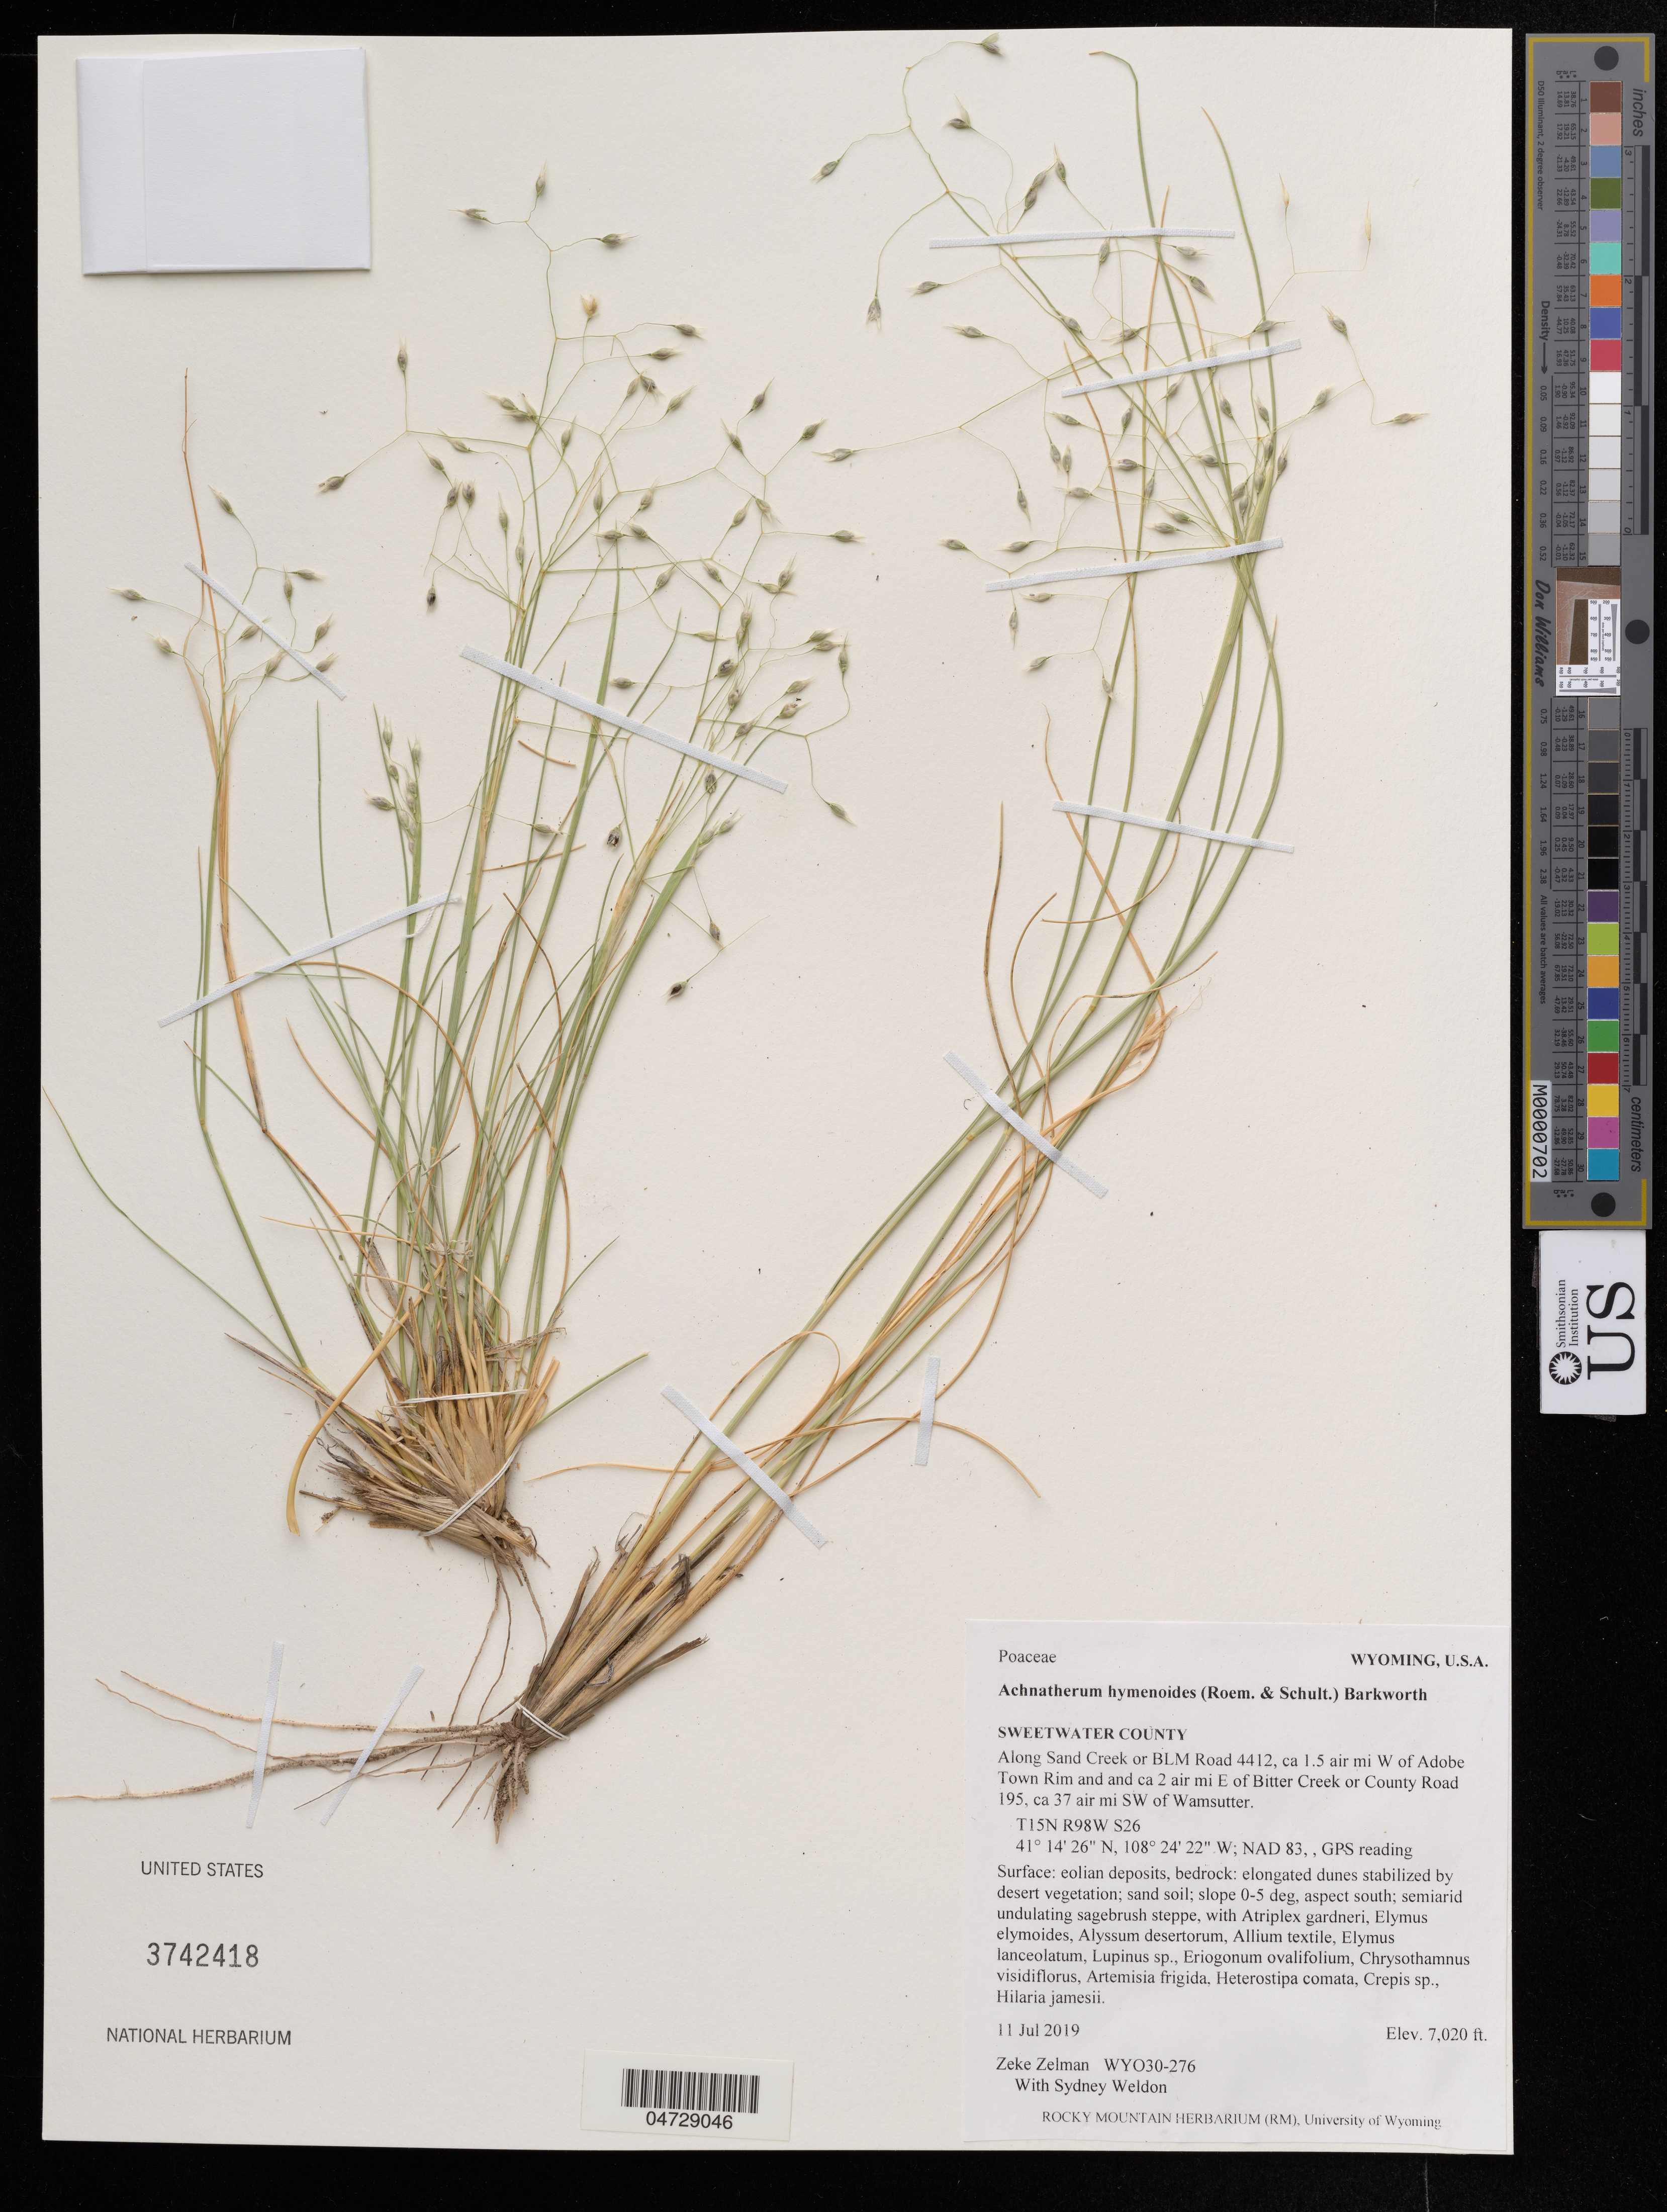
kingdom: Plantae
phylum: Tracheophyta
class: Liliopsida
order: Poales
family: Poaceae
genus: Achnatherum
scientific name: Achnatherum hymenoides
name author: (Roem. & Schult.) Barkworth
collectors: Z. Zelman & S. Weldon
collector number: WYO30-276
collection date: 2019-07-11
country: United States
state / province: Wyoming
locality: Sweetwater County, Along Sand Creek or BLM Road 4412, ca 1.5 air mi W of Adobe Town Rim and ca 2 air mi E of Bitter Creek or County Road 195, ca 37 air mi SW of Wamsutter.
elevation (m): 2140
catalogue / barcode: US 3742418